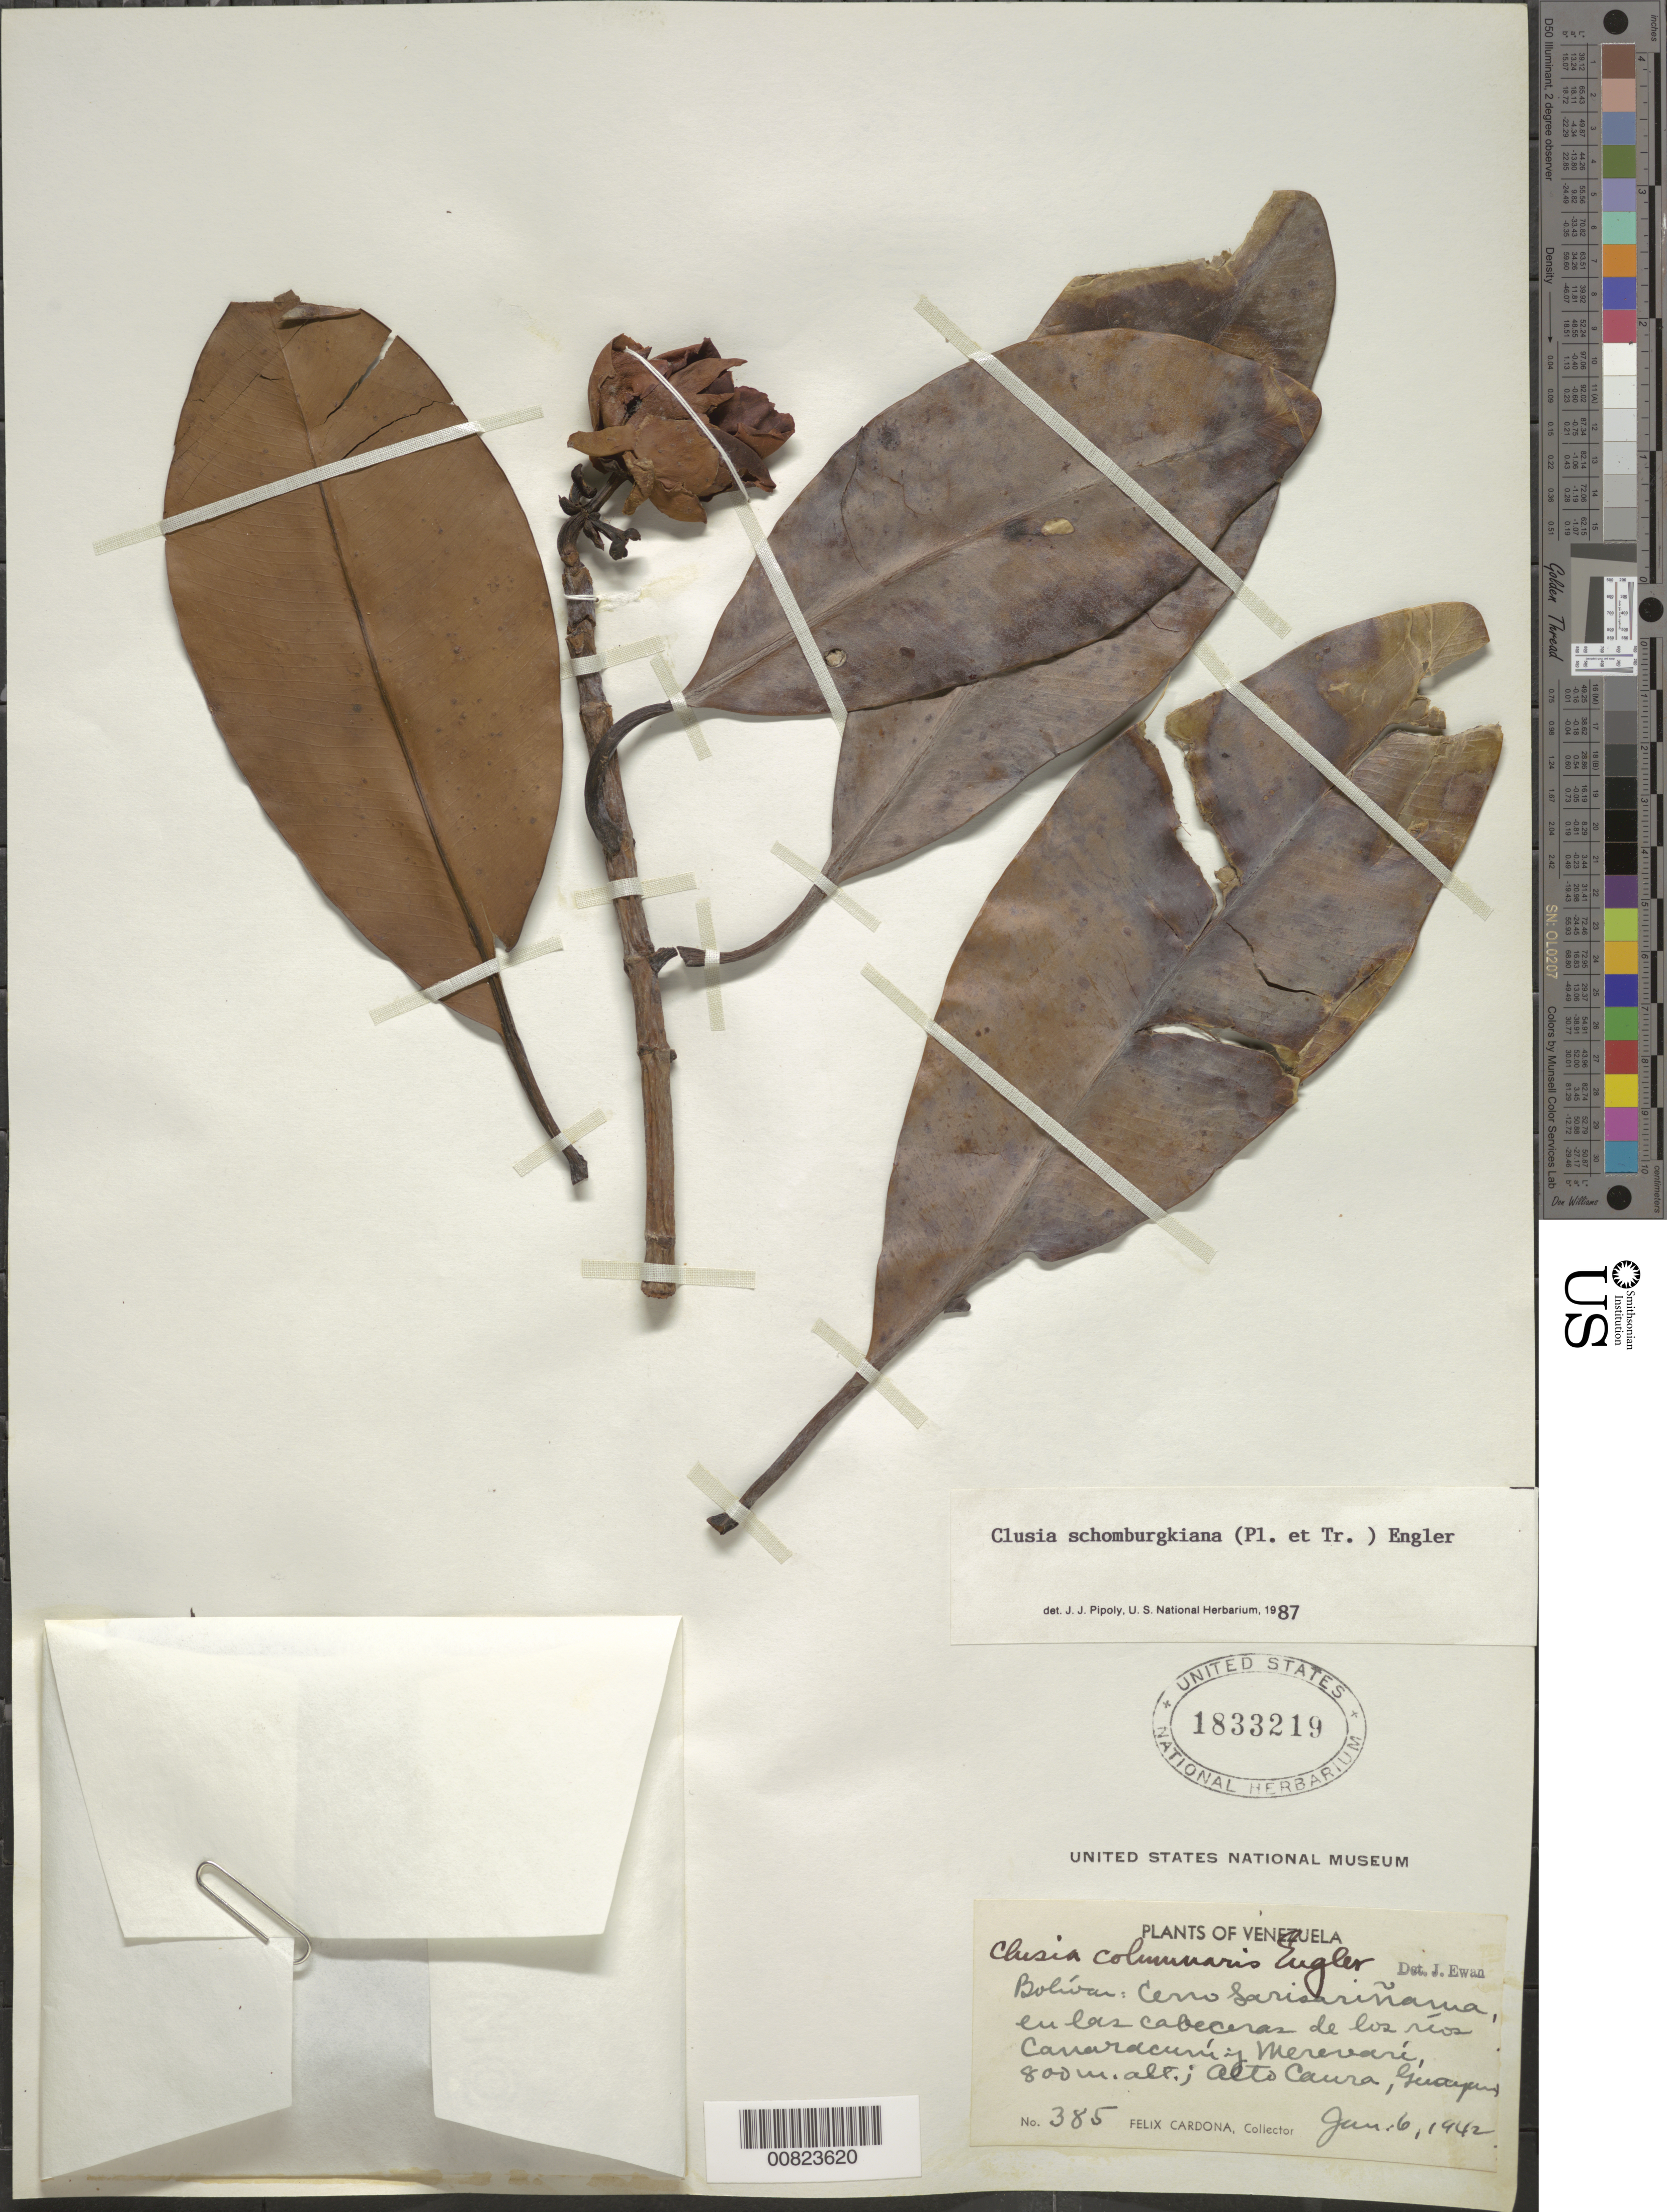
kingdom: Plantae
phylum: Tracheophyta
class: Magnoliopsida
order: Malpighiales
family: Clusiaceae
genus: Clusia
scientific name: Clusia schomburgkiana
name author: (Planch. & Triana) Benth. ex Engl.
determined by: Pipoly, J. J., III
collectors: F. Cardona Puig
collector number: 385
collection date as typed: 6-Jan-42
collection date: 1942-01-06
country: Venezuela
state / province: Bolívar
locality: Cerro Sarisariñama, Ríos Canaracunú y Merevari, Alto Caura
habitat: Near mouth of river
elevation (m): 600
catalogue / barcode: US 1833219